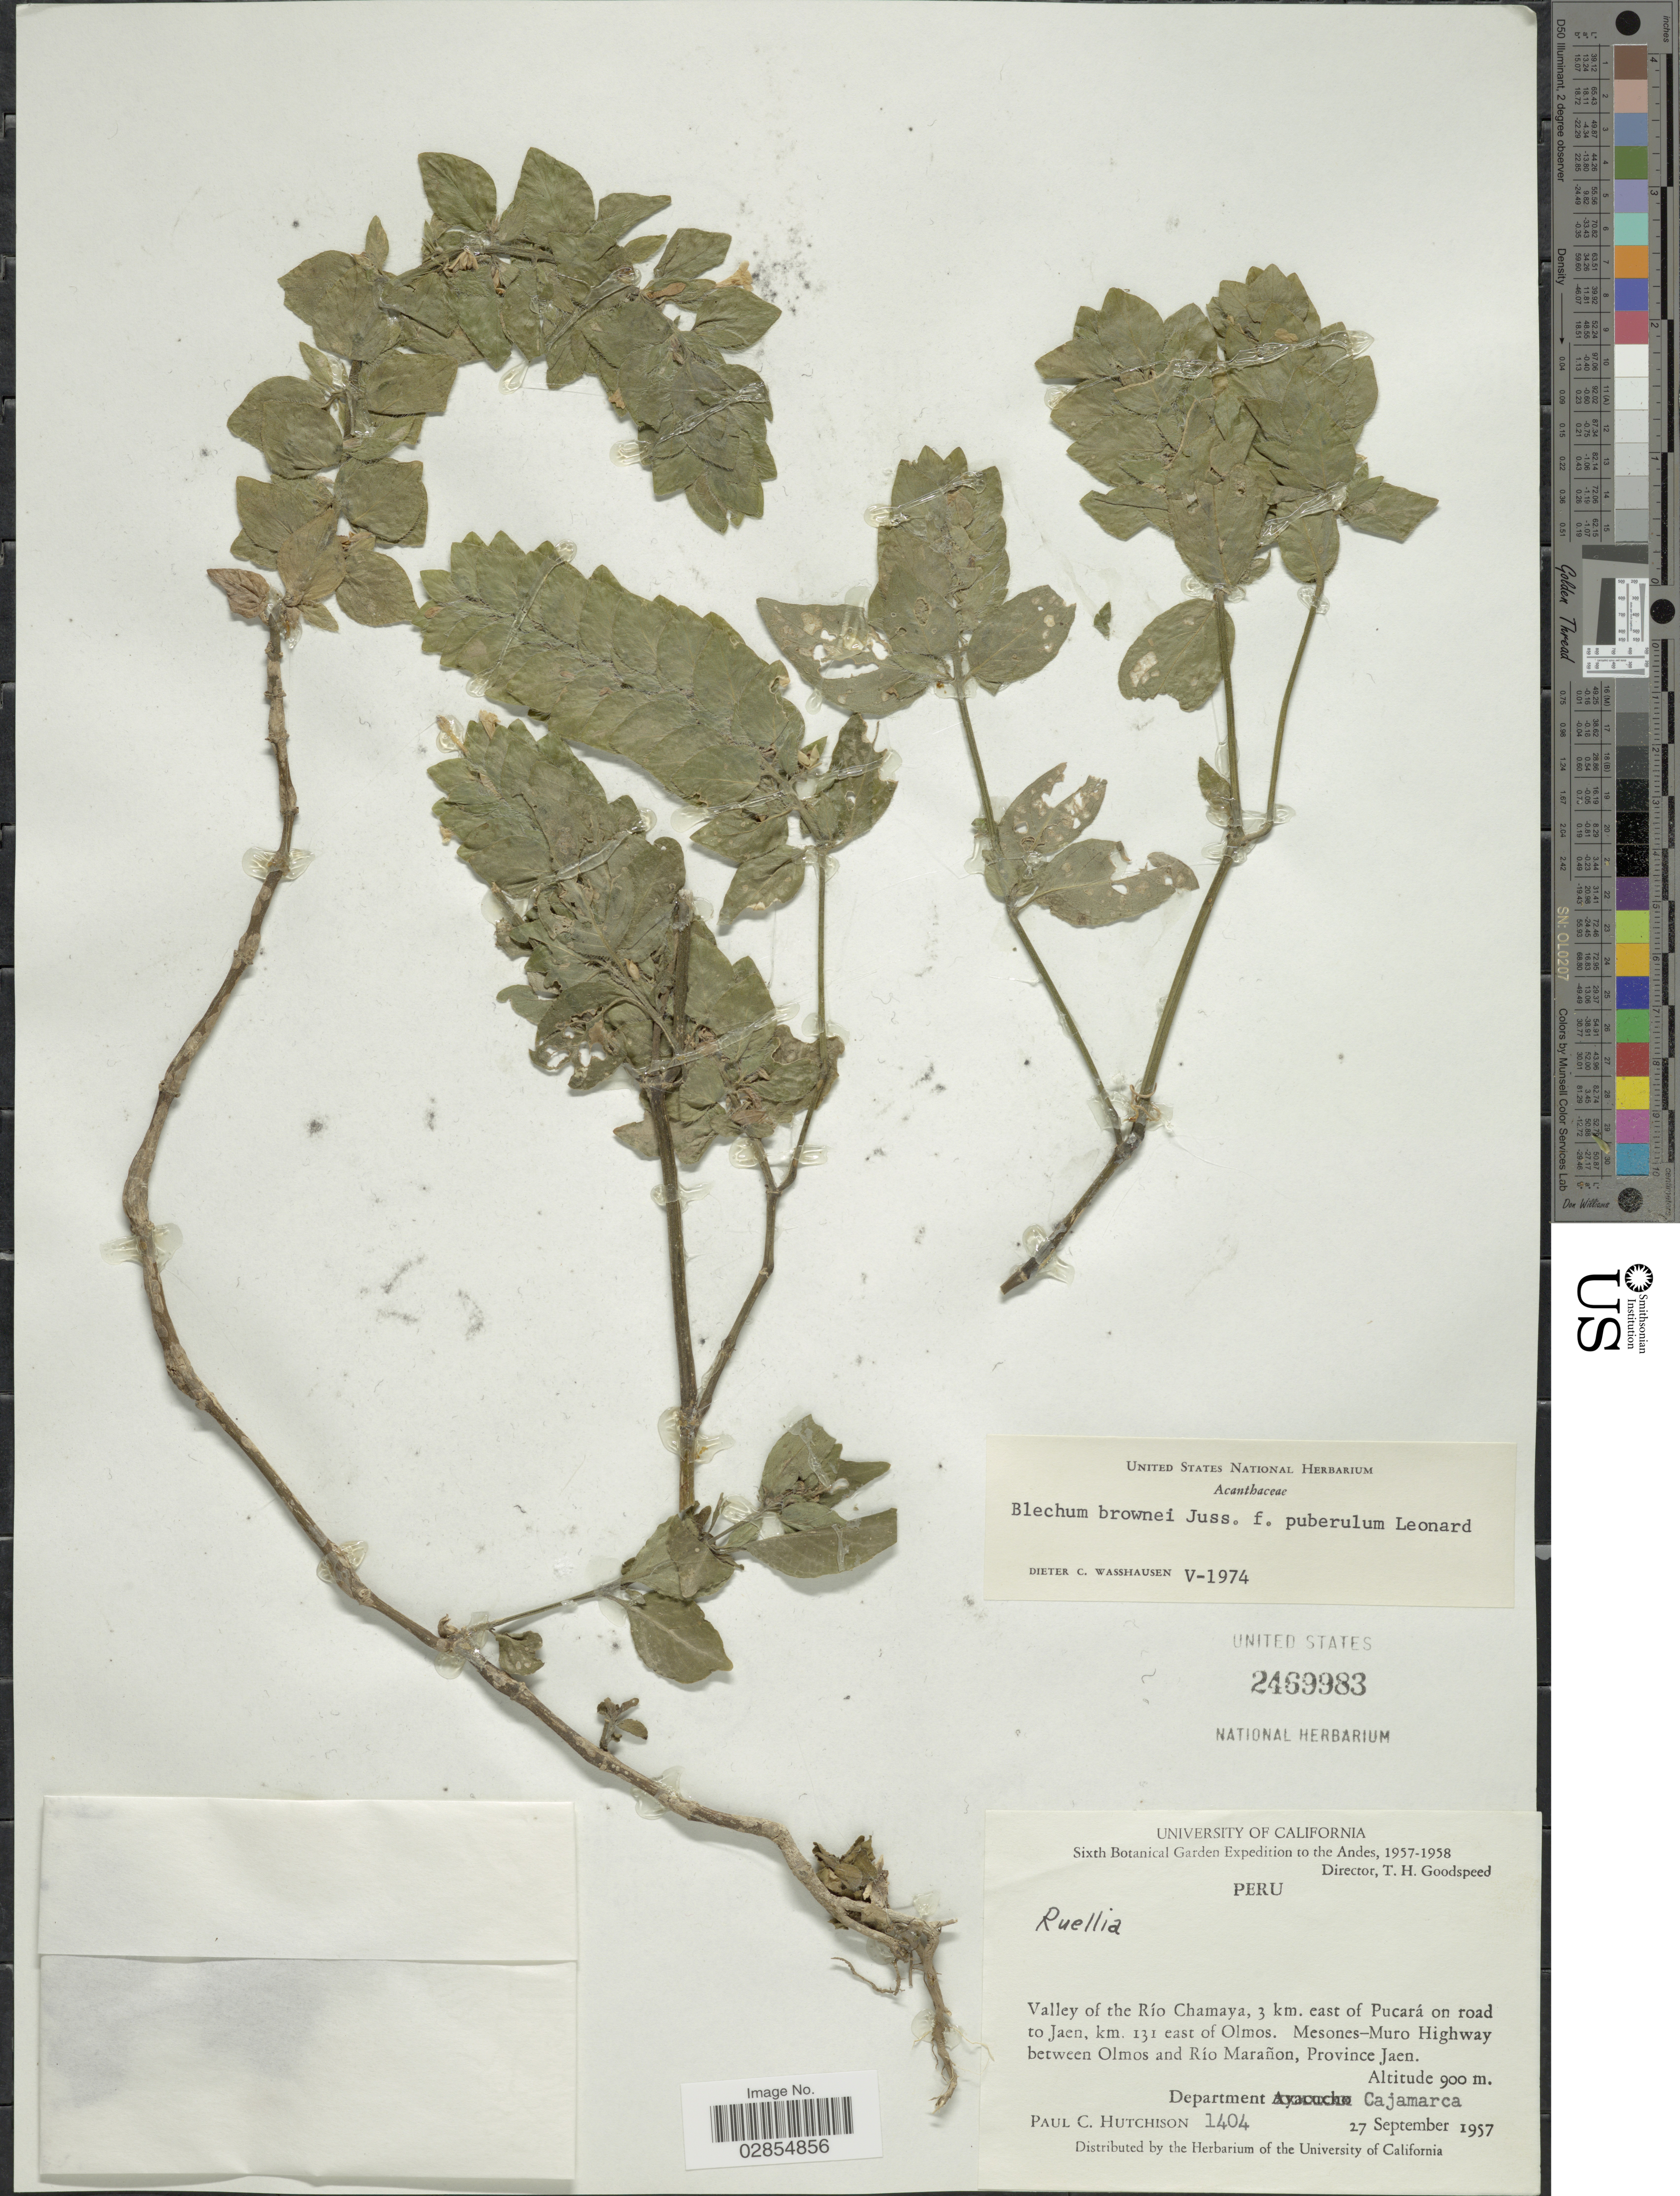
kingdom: Plantae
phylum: Tracheophyta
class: Magnoliopsida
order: Lamiales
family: Acanthaceae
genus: Blechum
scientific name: Blechum brownei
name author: Juss.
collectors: P. C. Hutchison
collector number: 1404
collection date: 1957-09-27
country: Peru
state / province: Cajamarca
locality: Andes. Valley of the Río Chamaya, 3 km. east of Pucará on road to Jaen, km. 131 east of Olmos. Mesones-Muro Highway between Olmos and Río Marañon, Province Jaen. Department Cajamarca.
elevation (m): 900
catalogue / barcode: US 2469983